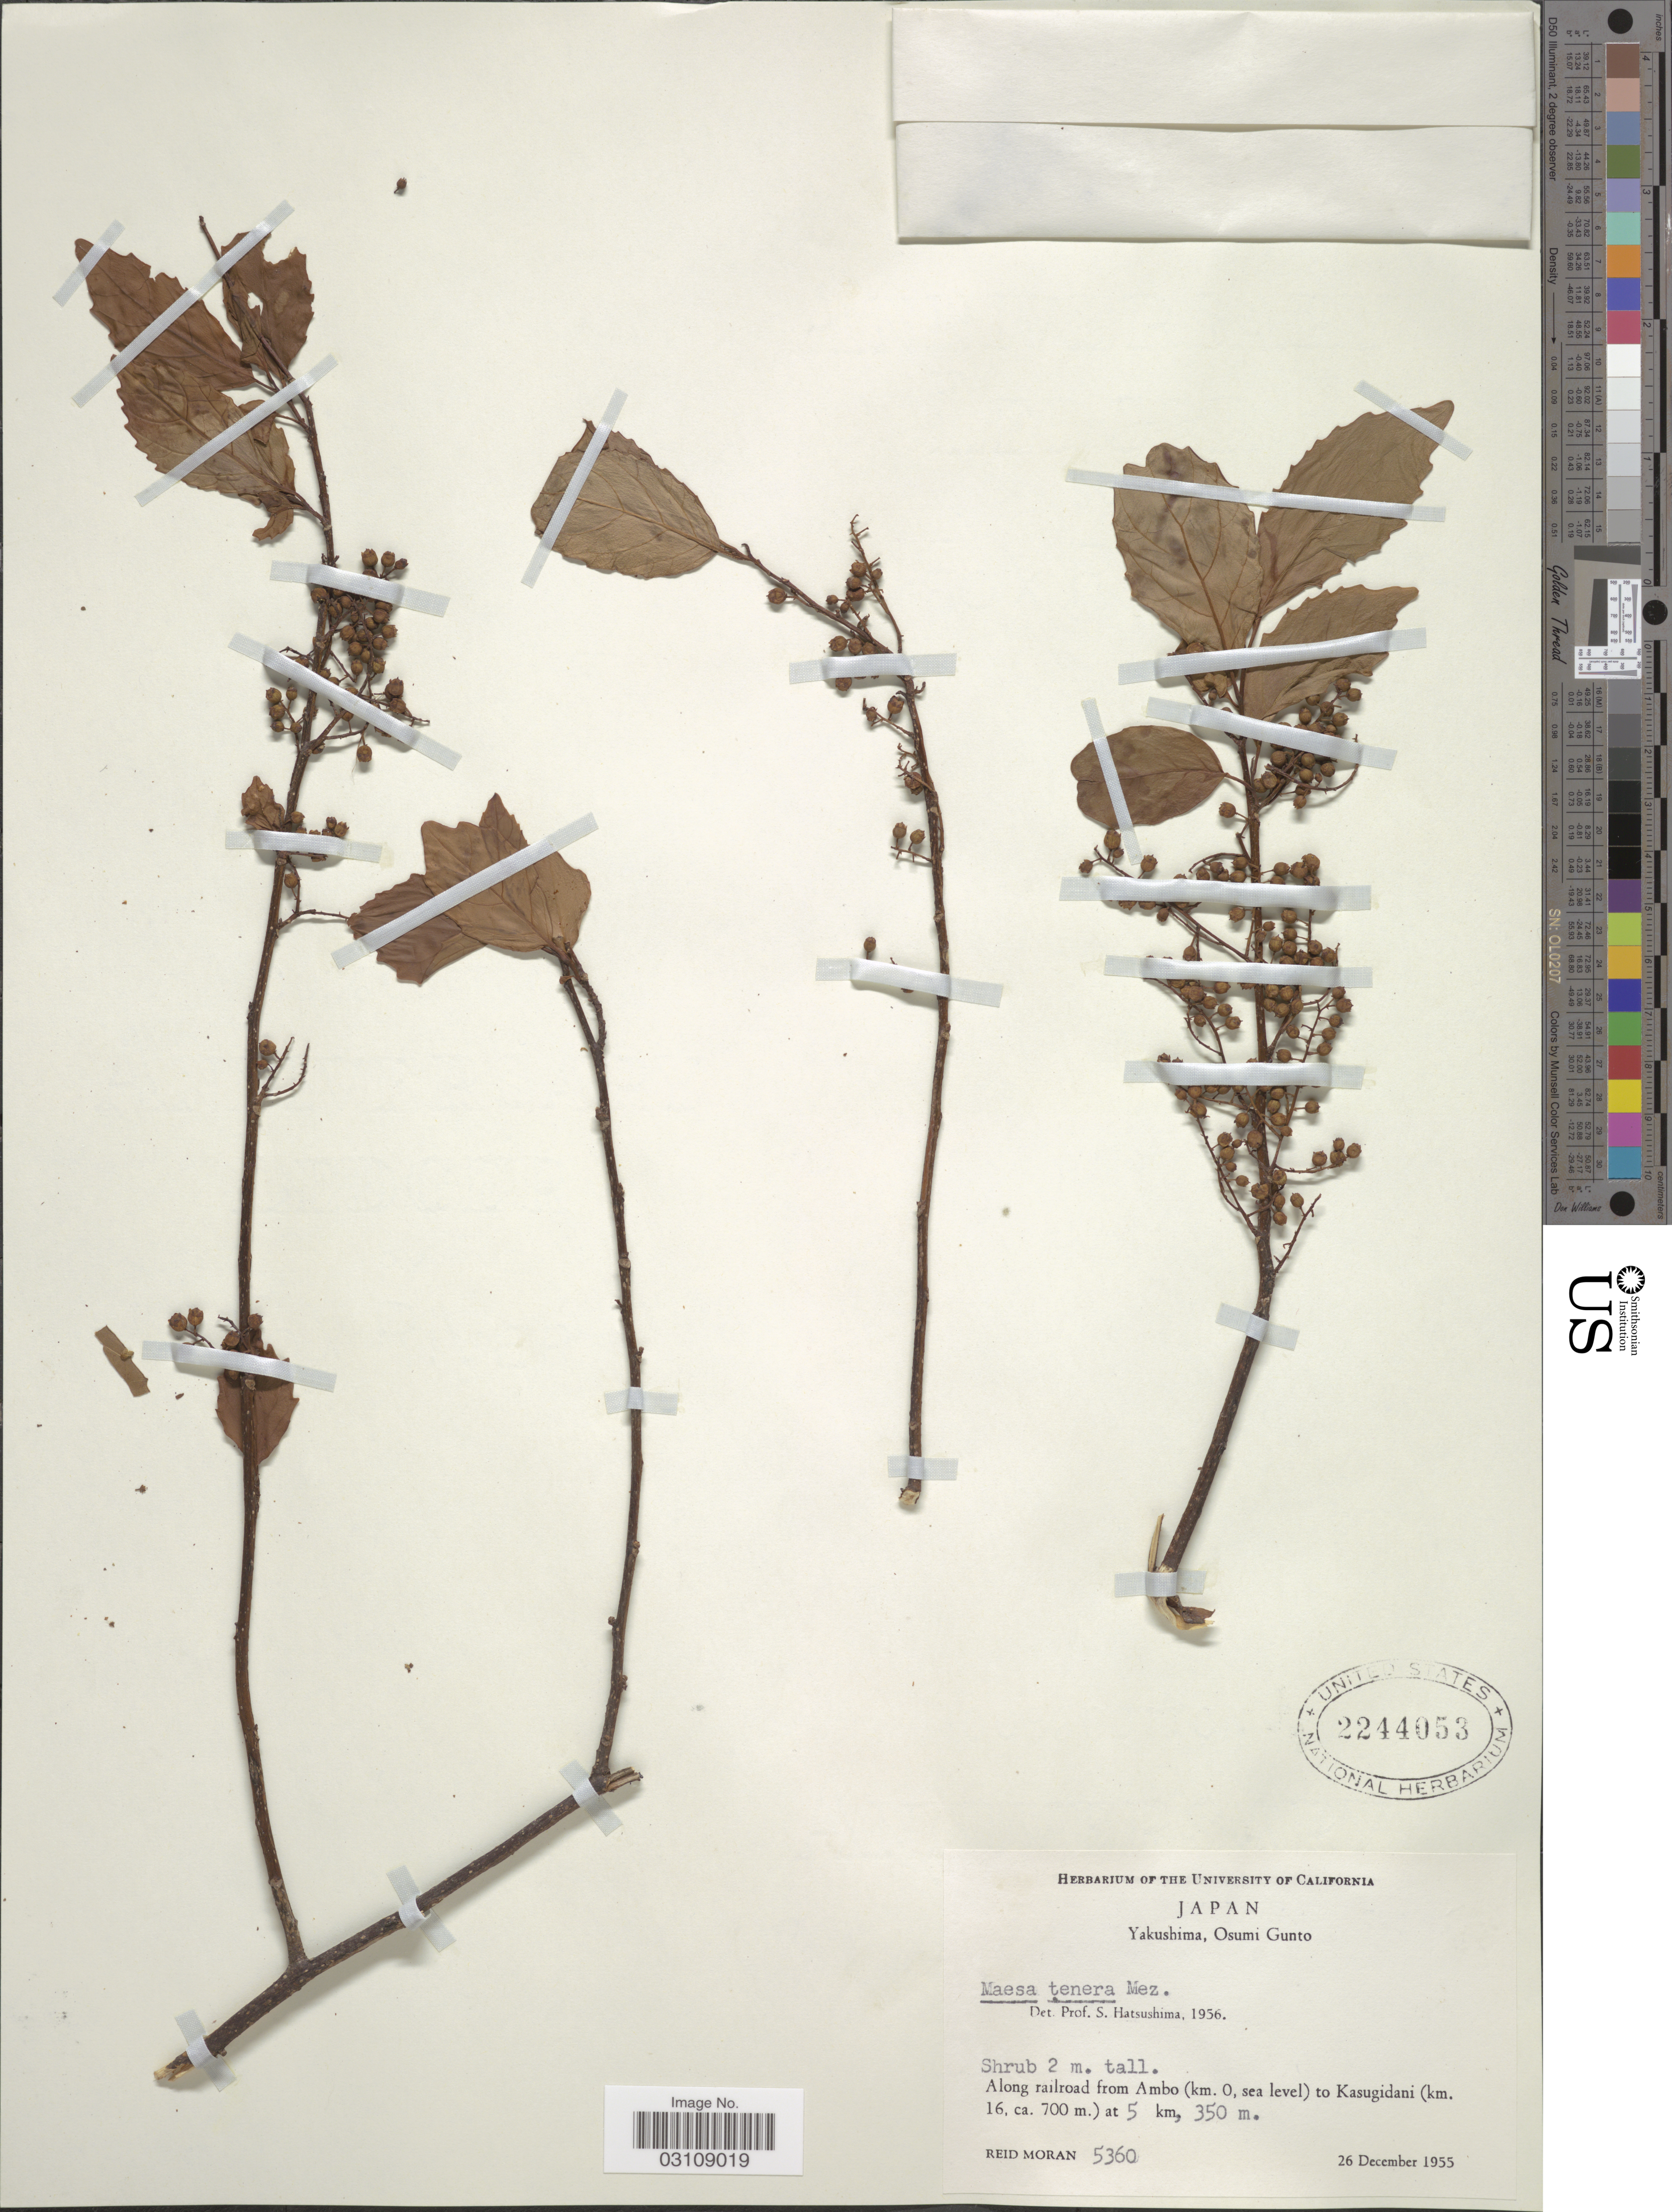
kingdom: Plantae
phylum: Tracheophyta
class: Magnoliopsida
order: Ericales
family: Primulaceae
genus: Maesa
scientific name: Maesa tenera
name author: Mez in Engl.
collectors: R. V. Moran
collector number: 5360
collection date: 1955-12-26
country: Japan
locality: Yakushima, Osumi Gunto, Along railroad from Ambo (km. o, sea level) to Kasugidani (km. 16, ca. 700m) at 5 km, 350 m.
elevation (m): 350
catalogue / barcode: US 2244053